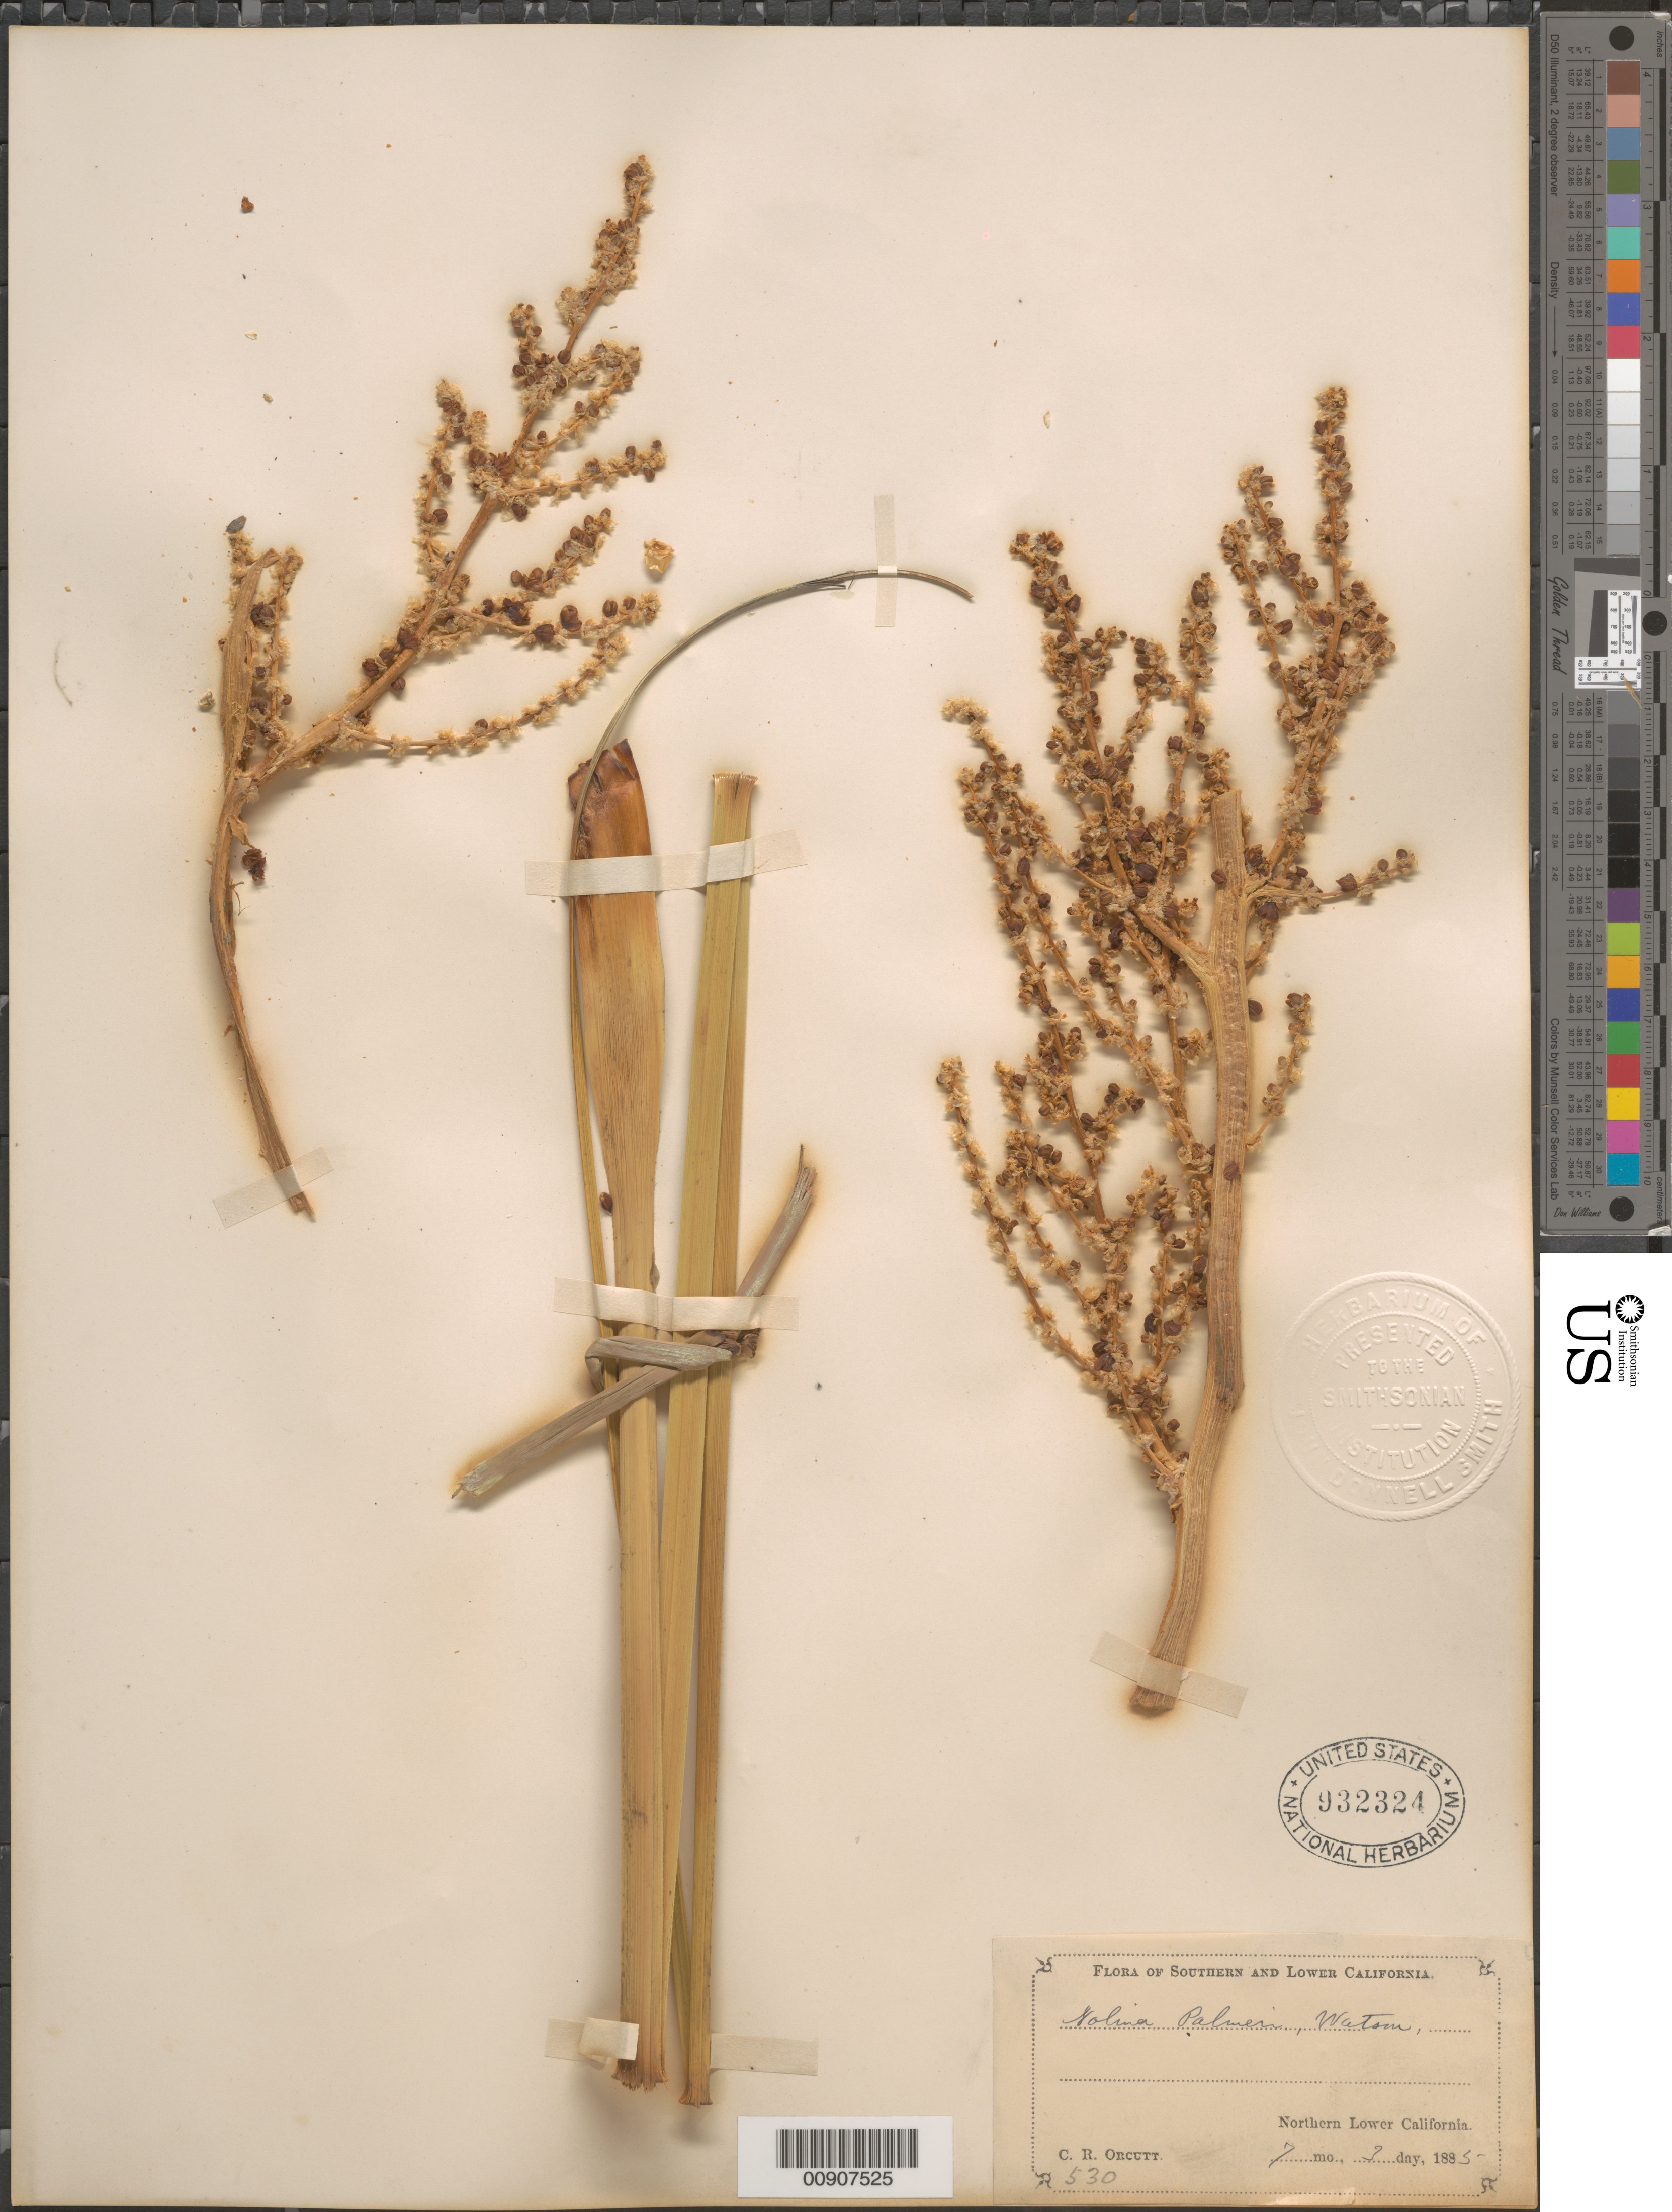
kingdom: Plantae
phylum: Tracheophyta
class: Liliopsida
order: Asparagales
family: Asparagaceae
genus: Nolina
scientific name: Nolina palmeri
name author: S. Watson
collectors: C. R. Orcutt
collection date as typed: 03 Jul 1885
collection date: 1885-07-03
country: Mexico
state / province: Baja California Norte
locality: Northern Lower California.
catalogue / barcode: US 932324